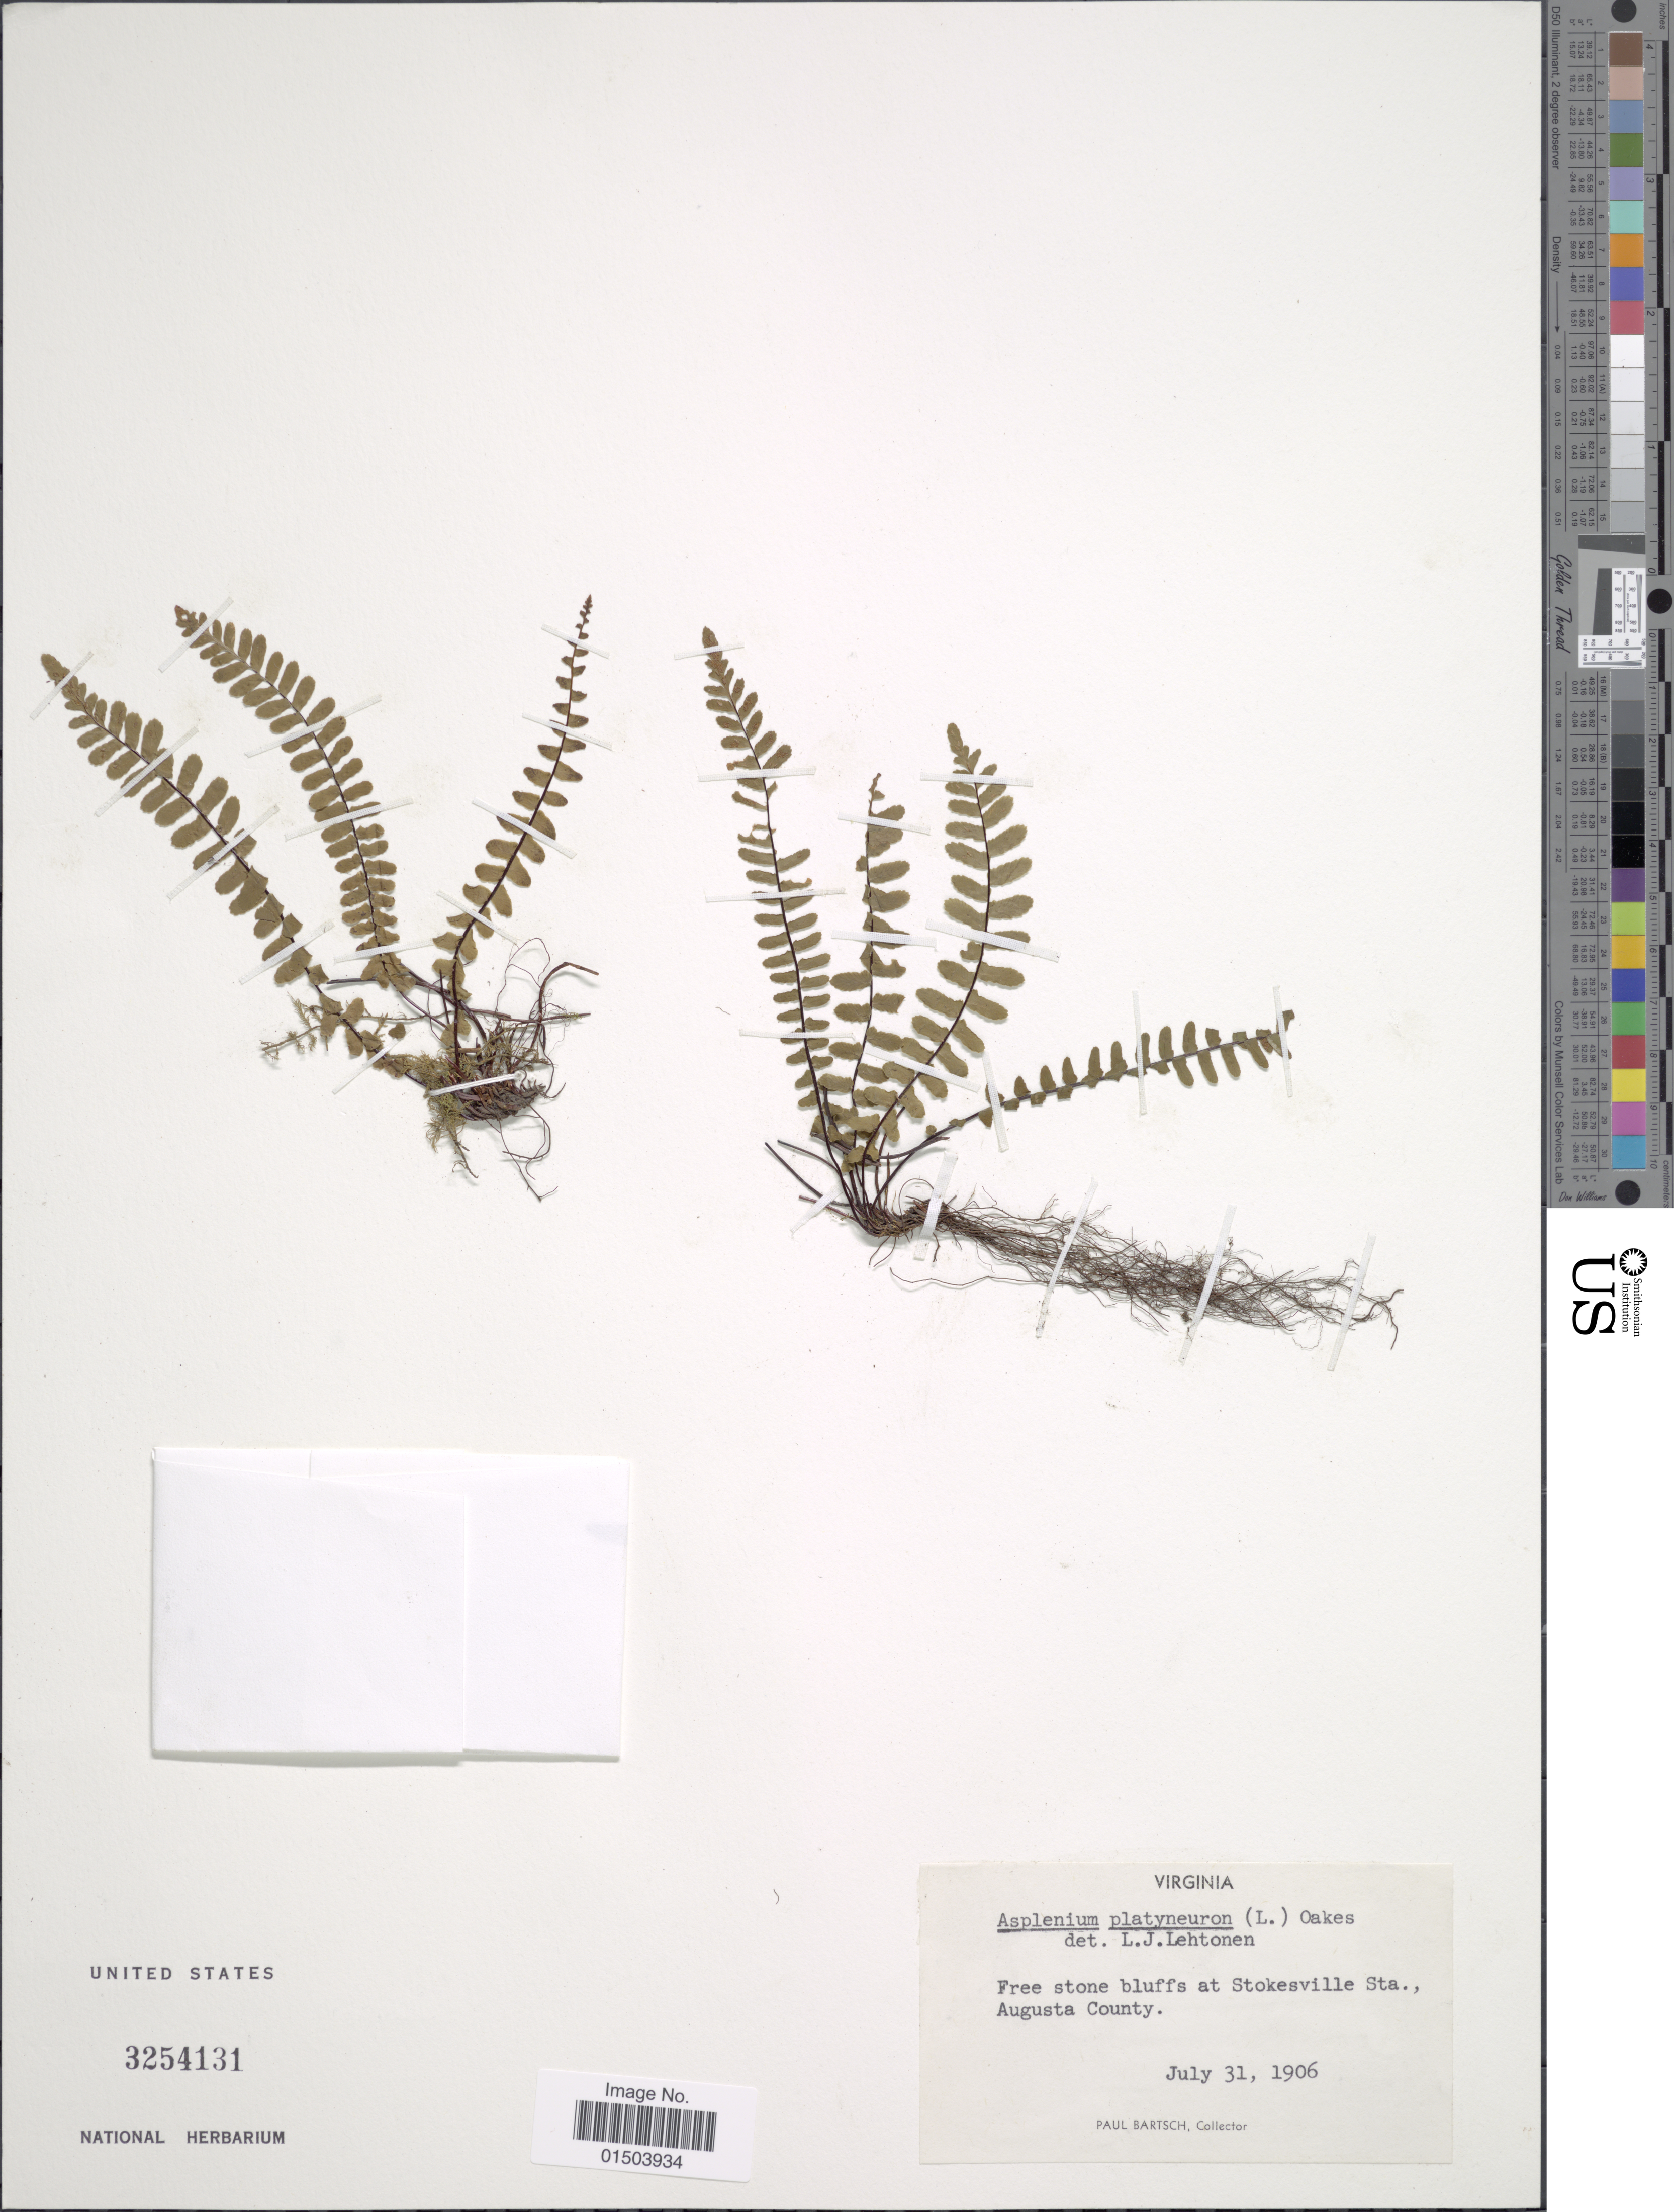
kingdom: Plantae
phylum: Tracheophyta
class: Polypodiopsida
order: Polypodiales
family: Aspleniaceae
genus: Asplenium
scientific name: Asplenium platyneuron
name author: (L.) Britton, Stearns & Poggenb.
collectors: P. Bartsch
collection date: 1906-07-31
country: United States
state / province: Virginia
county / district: Augusta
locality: Free stone bluffs at Stokesville Sta., Augusta County.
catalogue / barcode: US 3254131